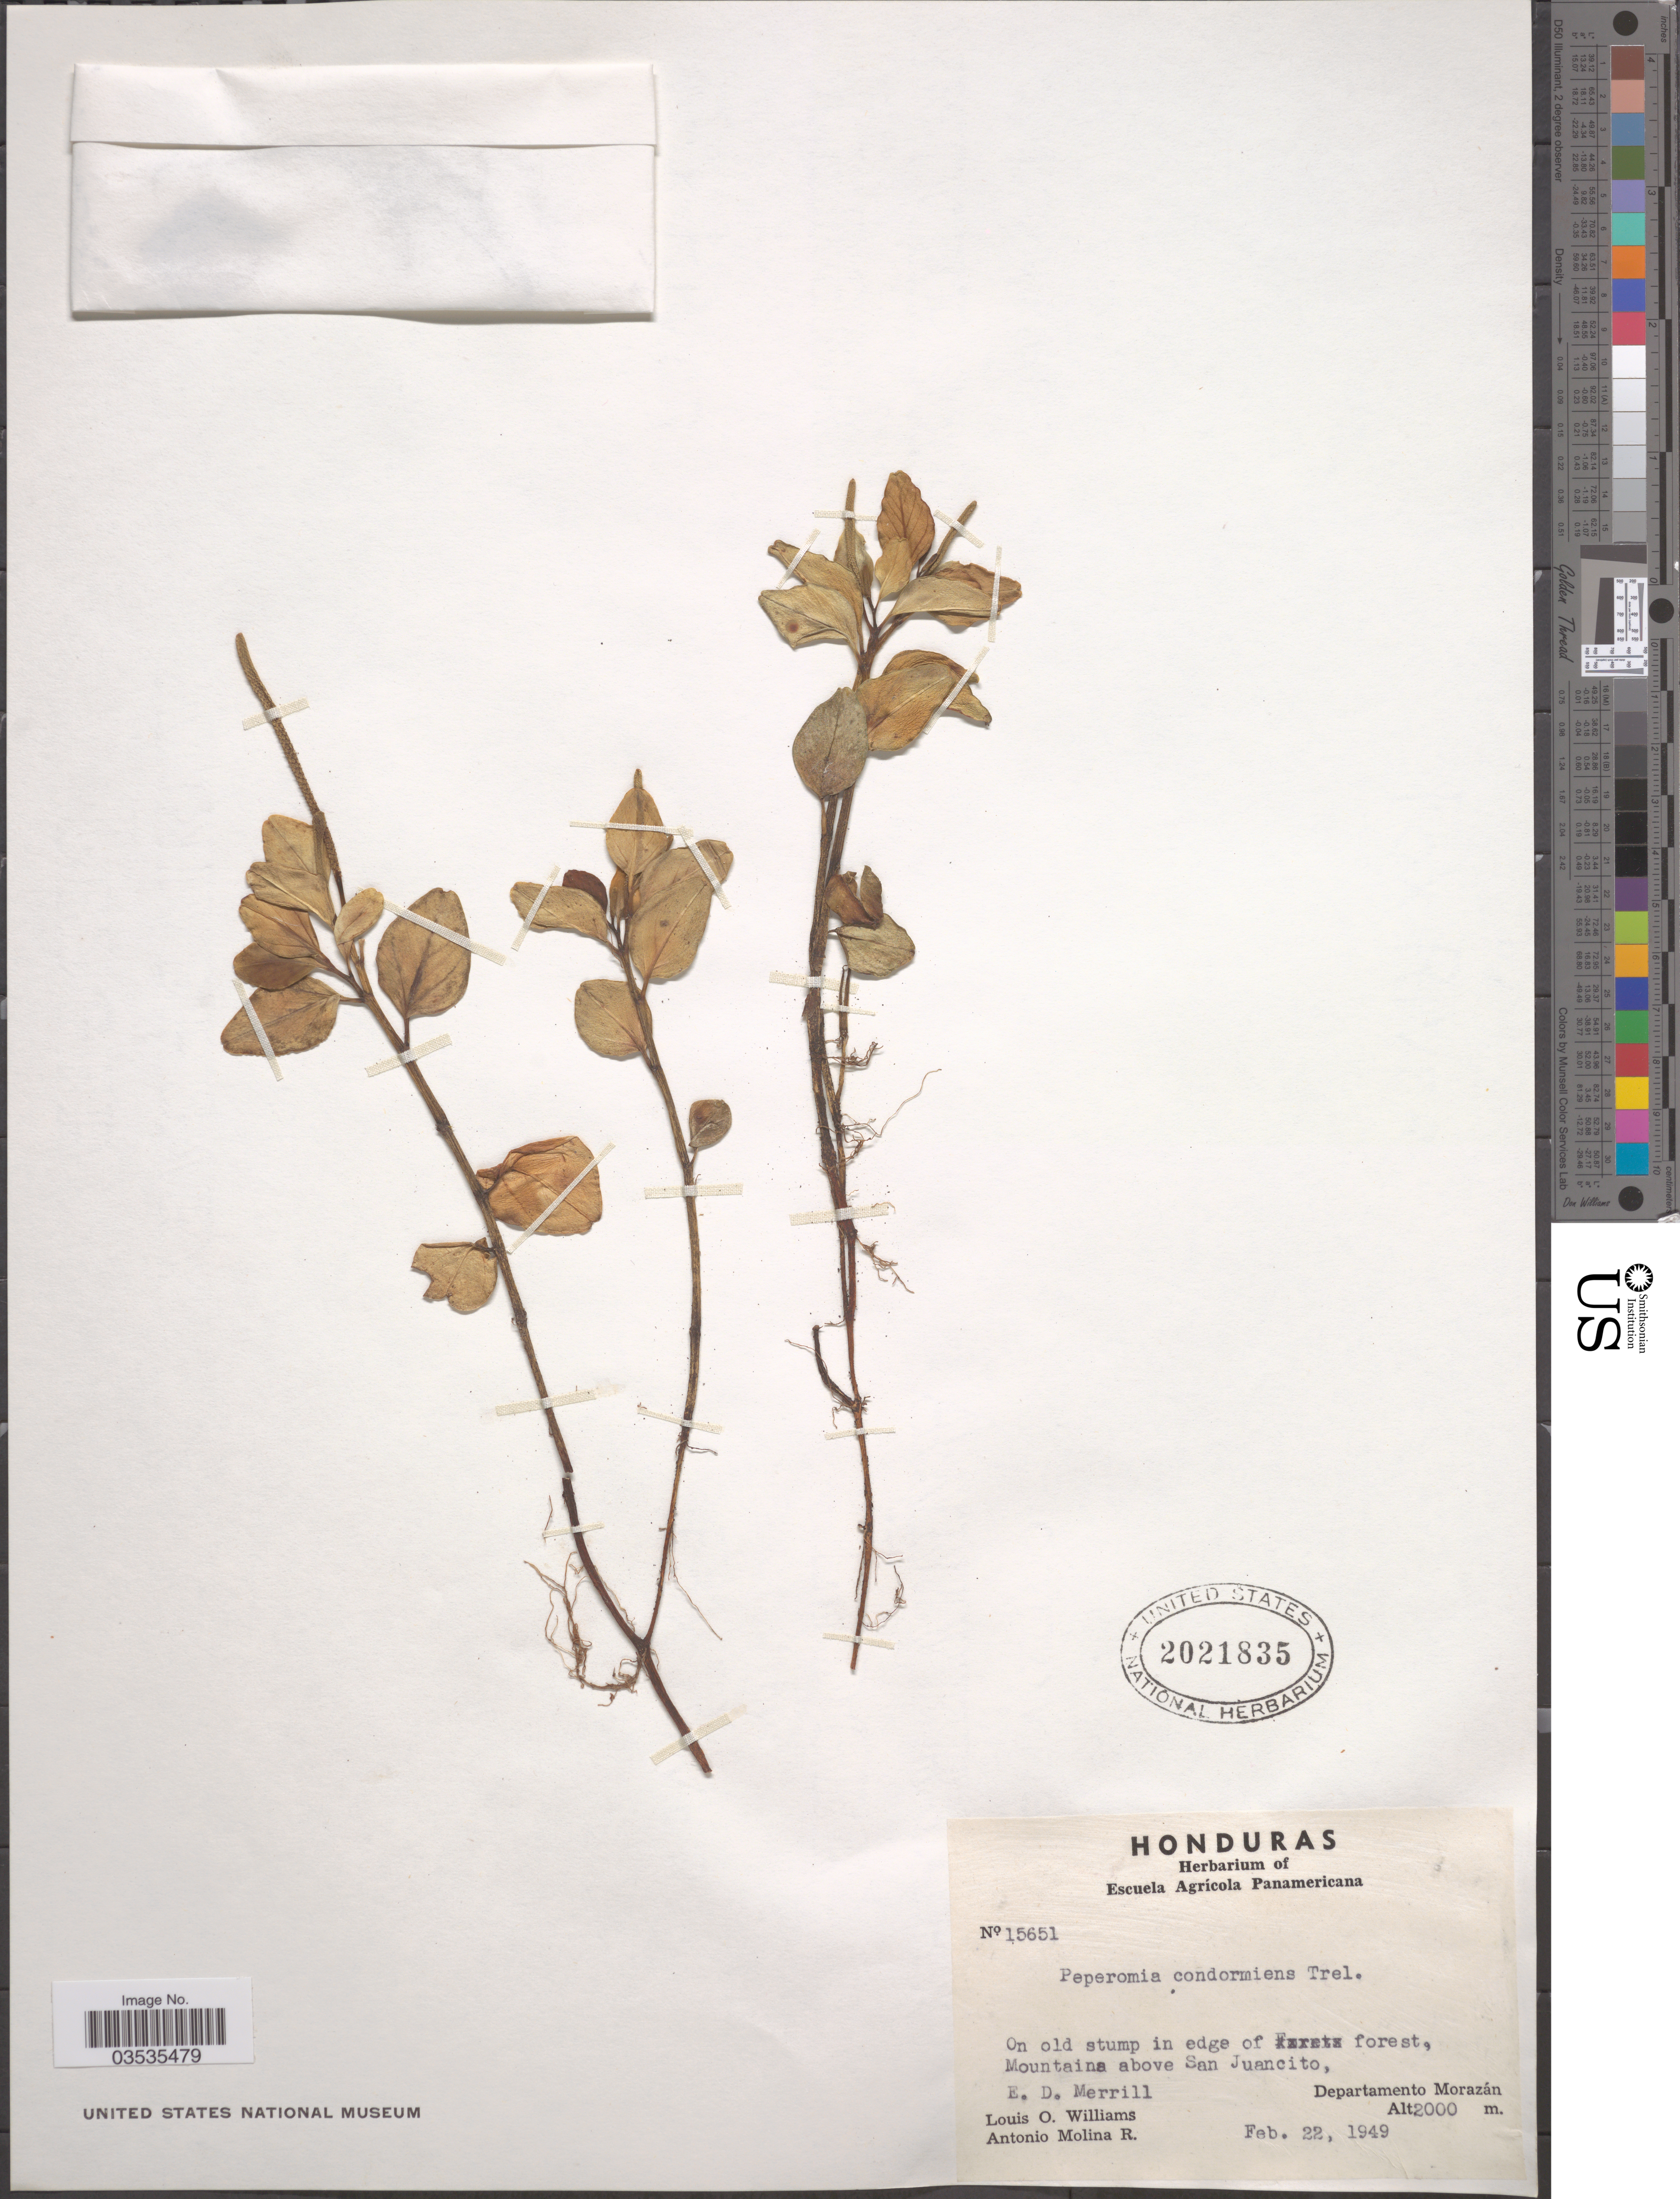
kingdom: Plantae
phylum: Tracheophyta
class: Magnoliopsida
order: Piperales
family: Piperaceae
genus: Peperomia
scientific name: Peperomia tenuipes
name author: Trel.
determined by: Jiménez, José Estaban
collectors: L. O. Williams & A. Molina R.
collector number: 15651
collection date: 1949-02-22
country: Honduras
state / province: Fco. Morazán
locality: Mountains above San Juancito, Departamento Morazán.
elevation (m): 2000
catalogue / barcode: US 2021835